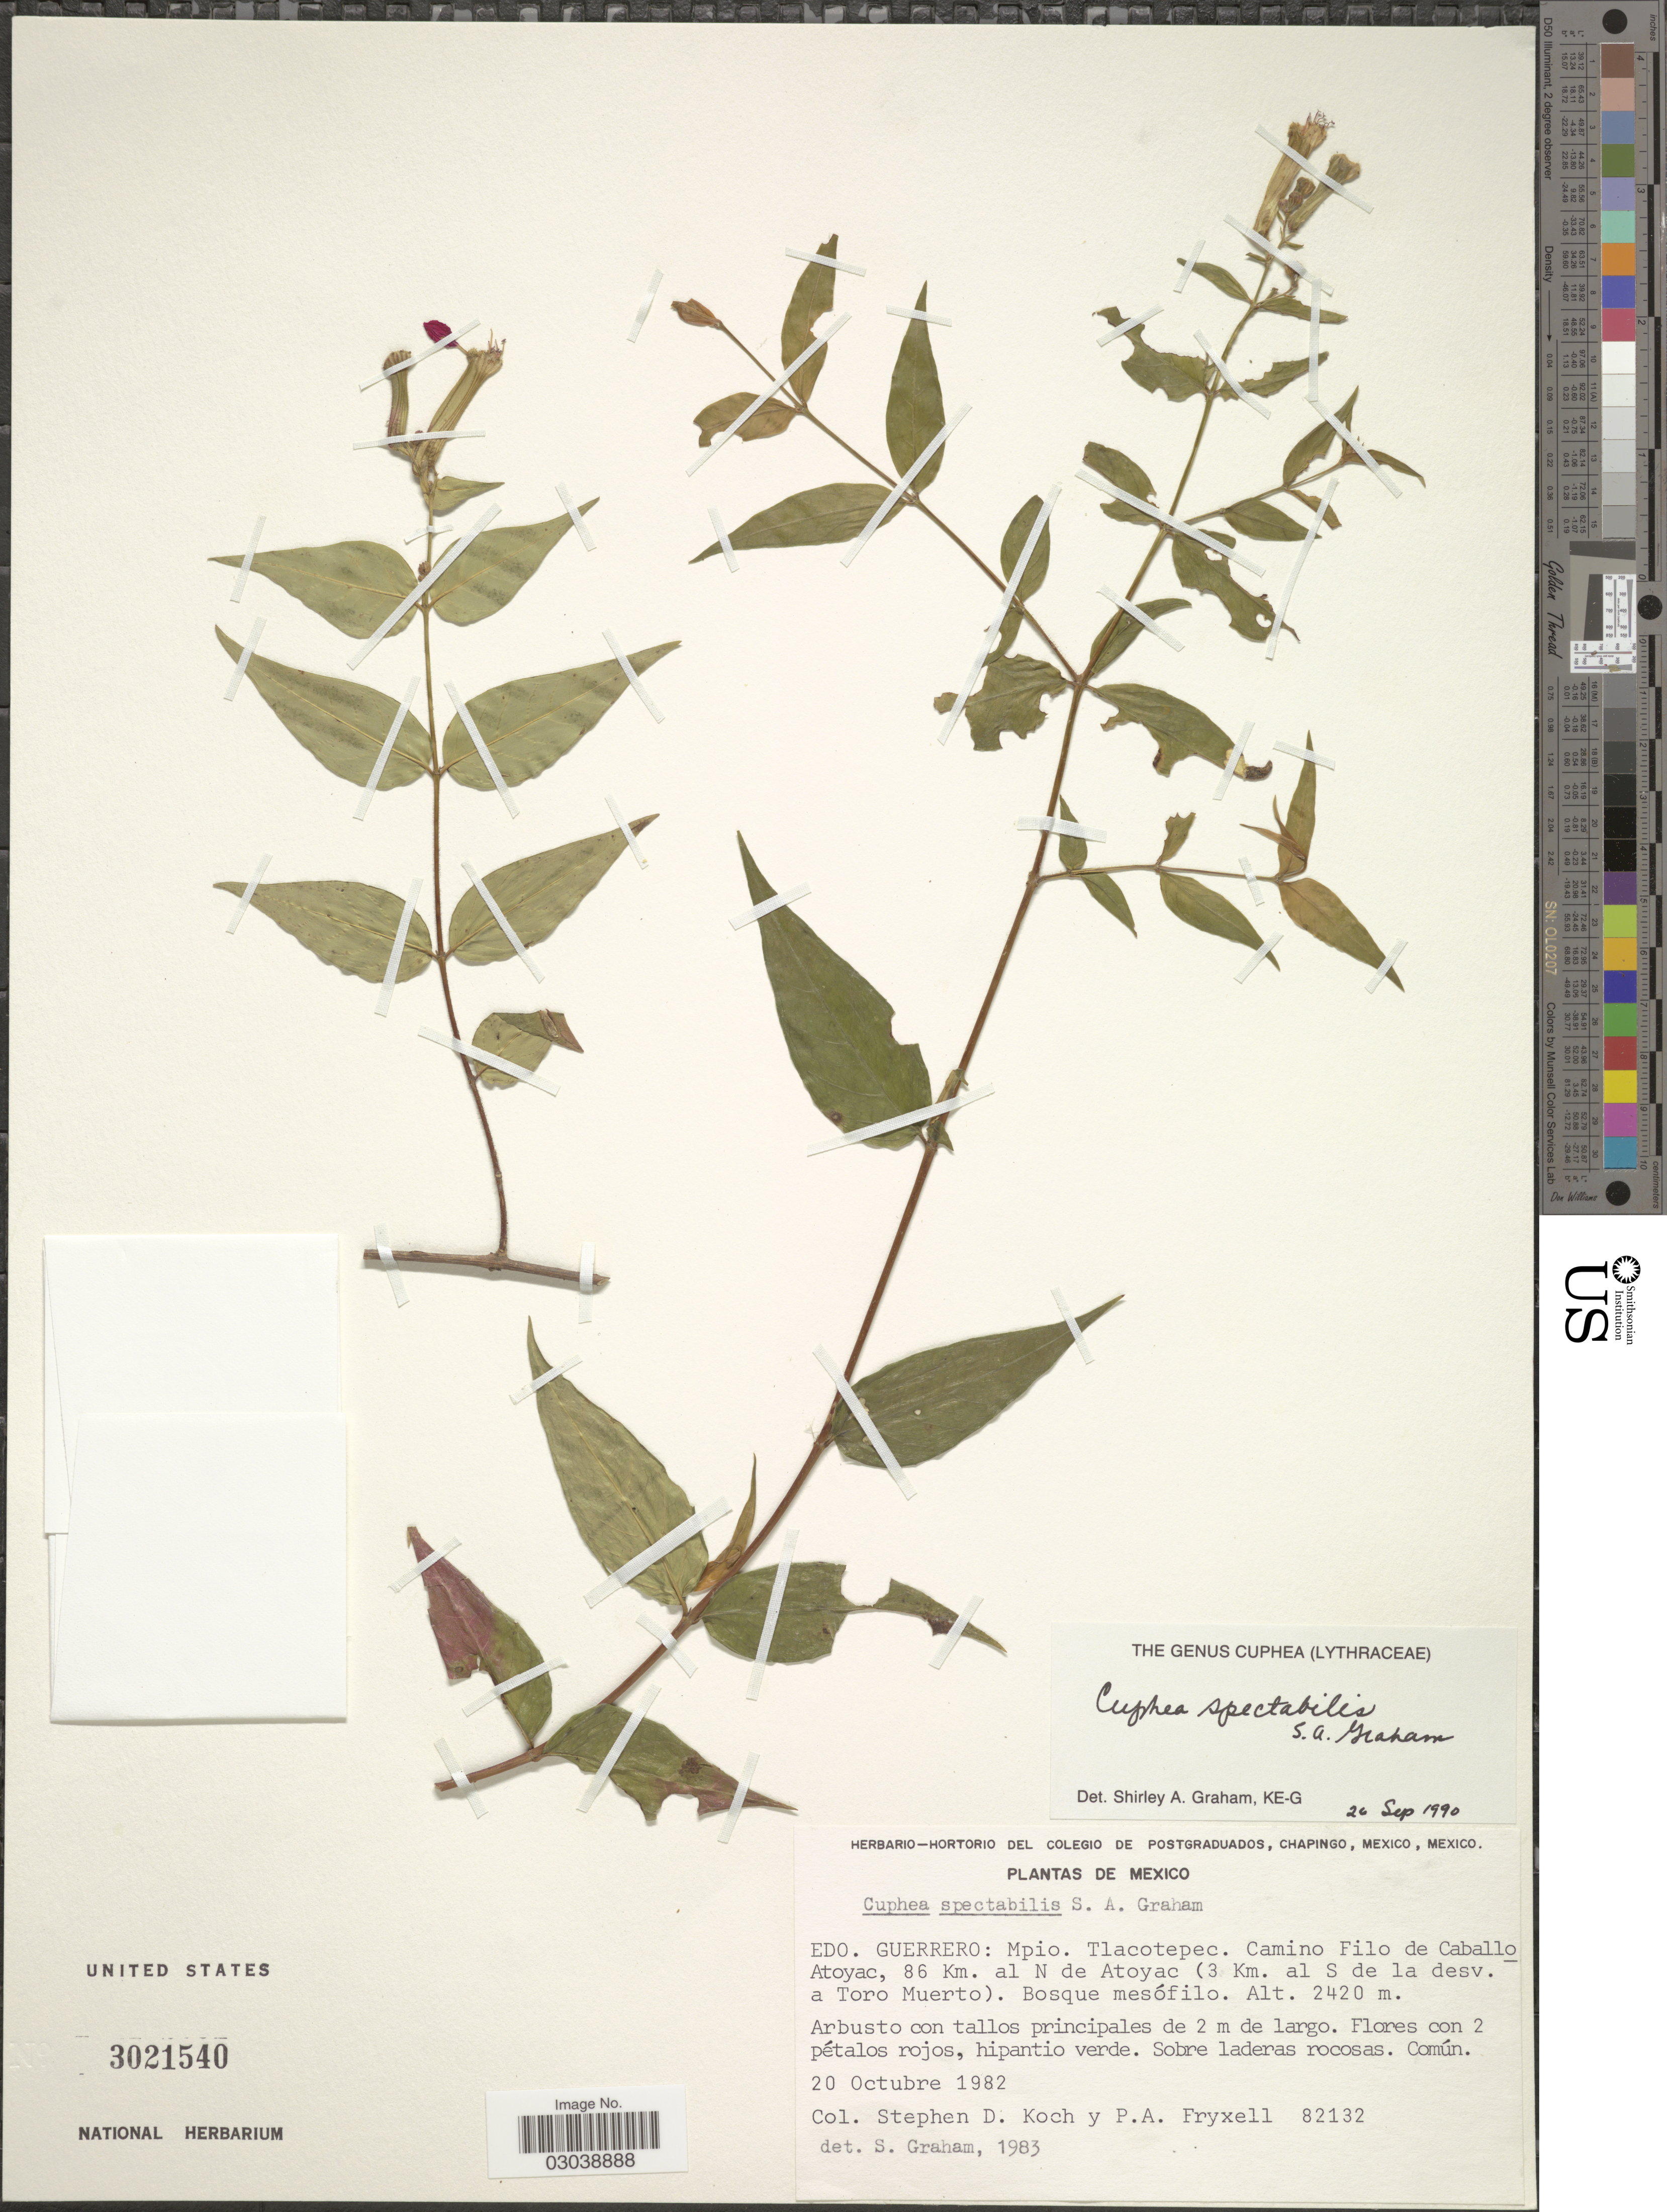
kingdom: Plantae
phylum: Tracheophyta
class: Magnoliopsida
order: Myrtales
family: Lythraceae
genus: Cuphea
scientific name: Cuphea spectabilis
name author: S.A. Graham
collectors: S. D. Koch & P. A. Fryxell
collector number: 82132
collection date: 1982-10-20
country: Mexico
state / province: Guerrero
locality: Mpio. Tlacotepec. Camino Filo de Caballo Atoyac, 86 Km. al N de Atoyac (3 Km. al S de la desv. a Toro Muerto). Bosque mesófilo.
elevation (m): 2420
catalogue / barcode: US 3021540